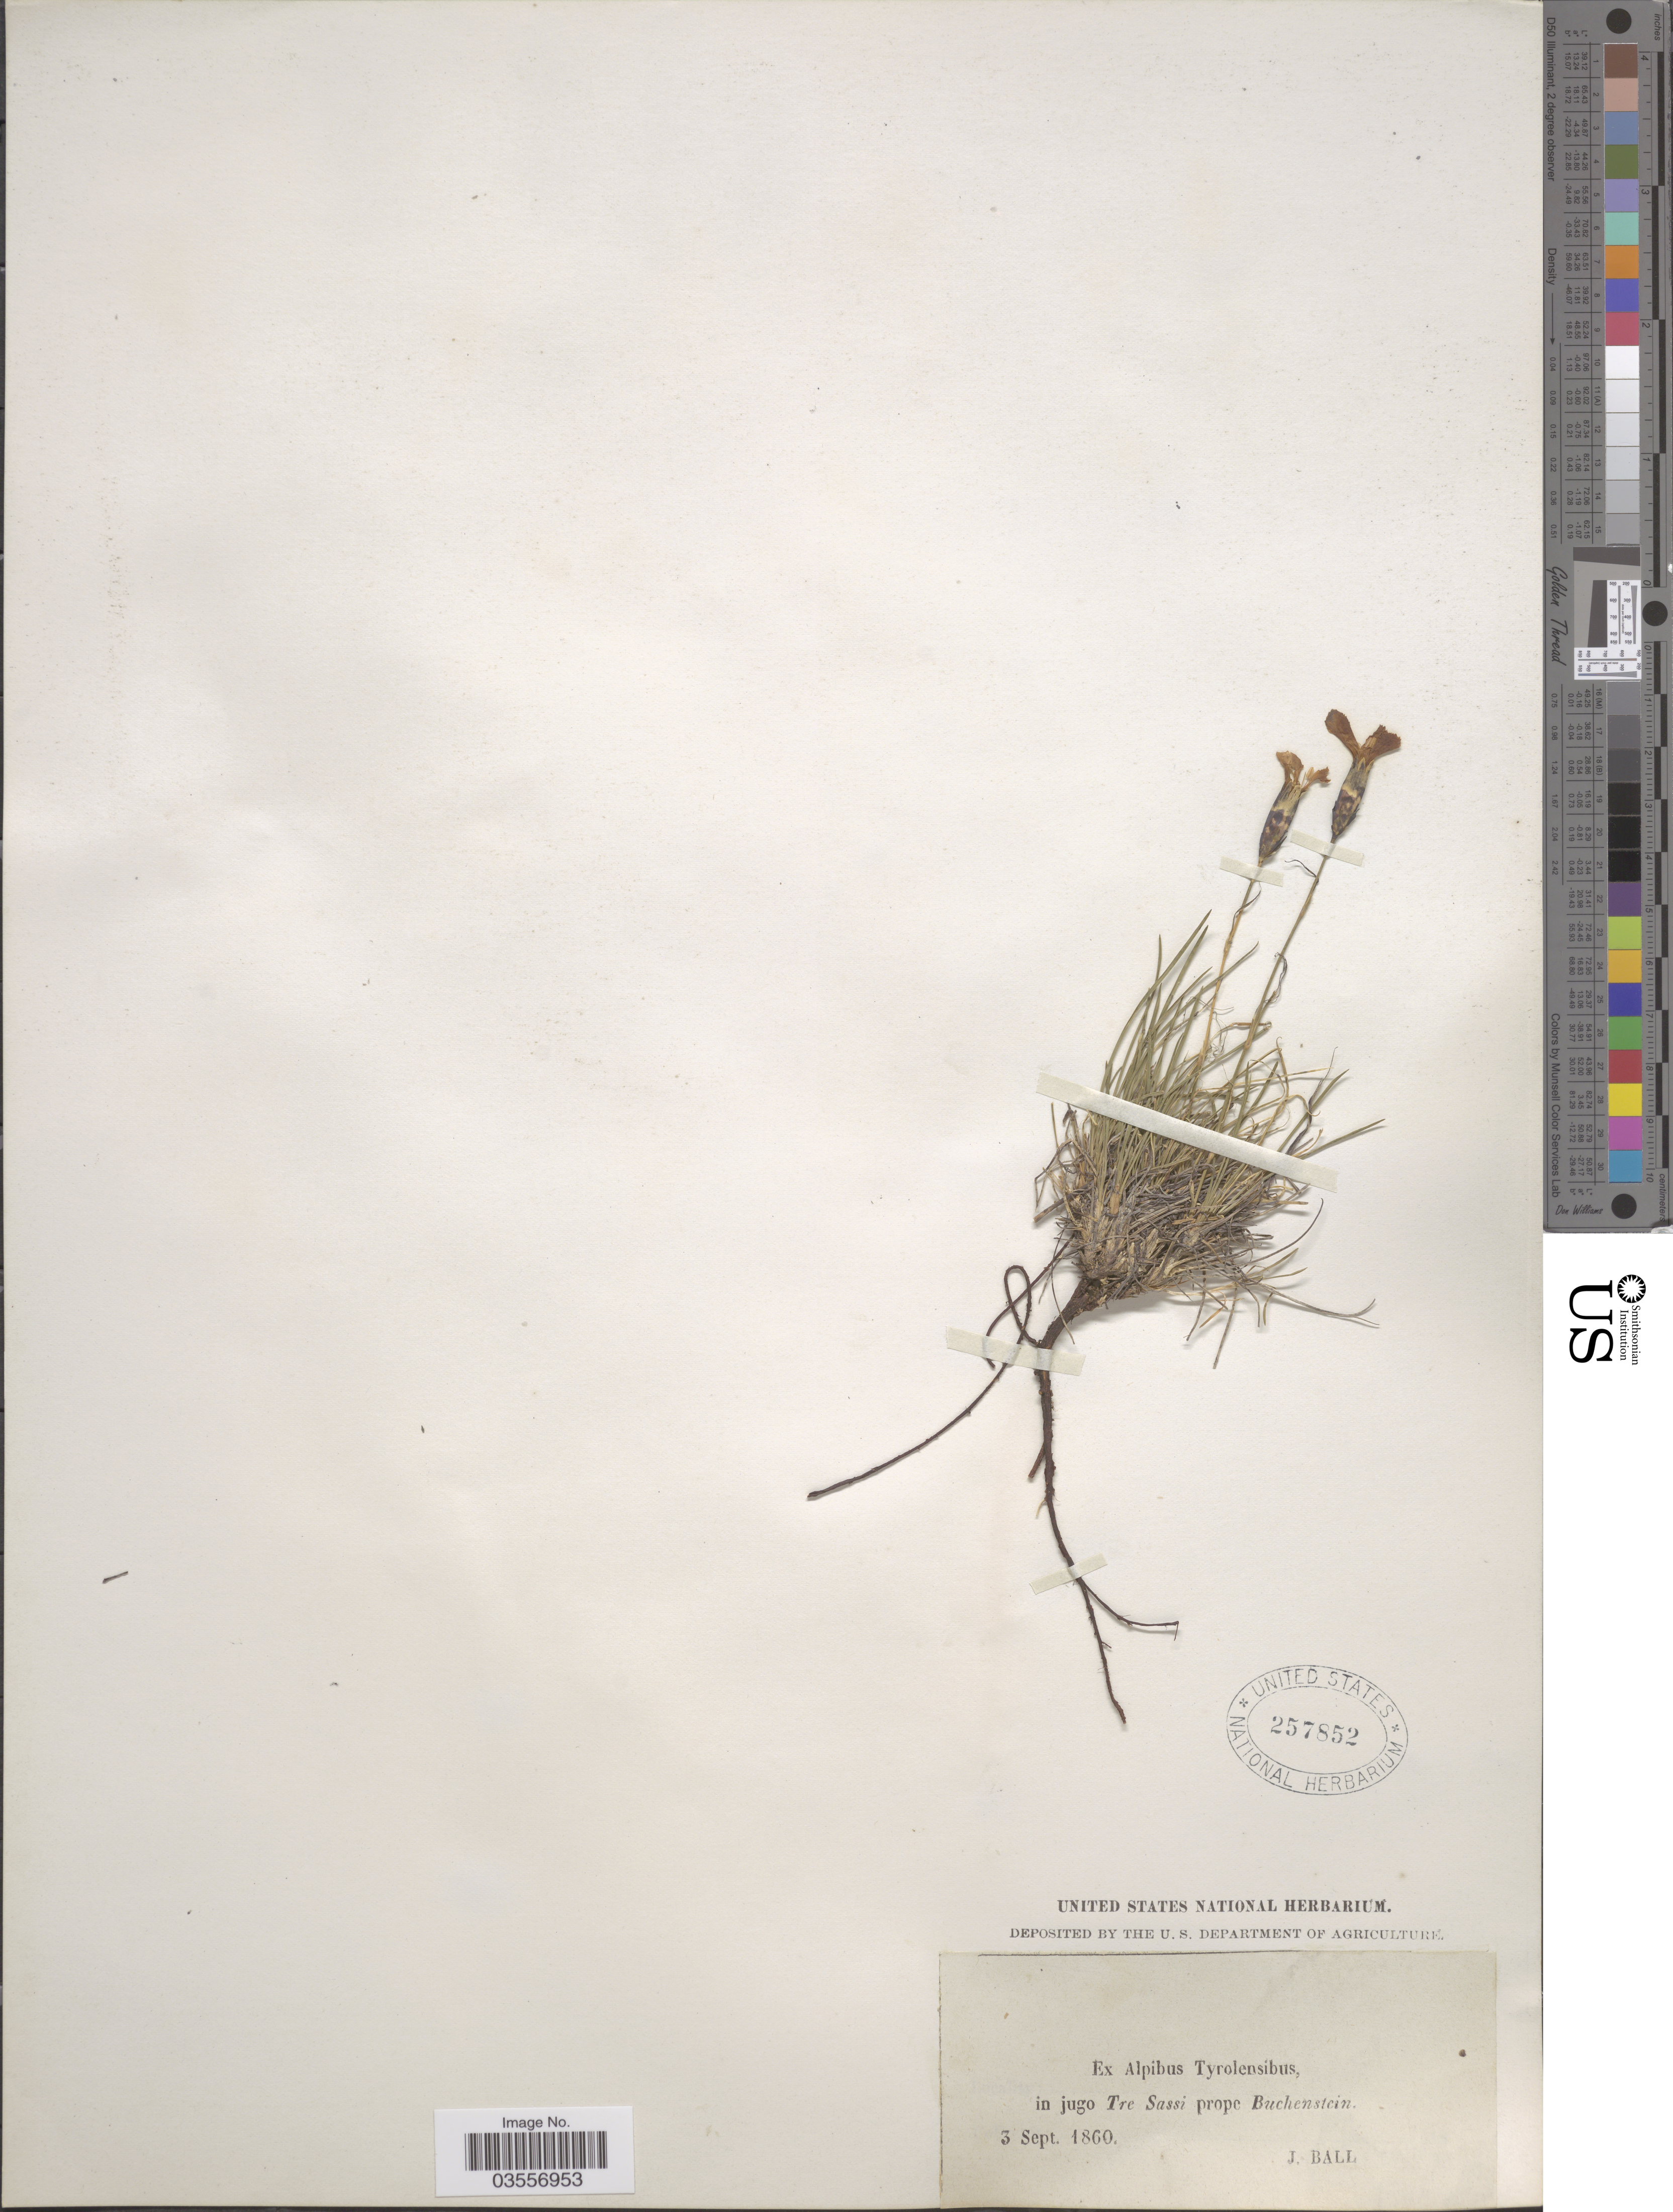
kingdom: Plantae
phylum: Tracheophyta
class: Magnoliopsida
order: Caryophyllales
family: Caryophyllaceae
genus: Dianthus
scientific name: Dianthus sp.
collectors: J. Ball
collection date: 1860-09-03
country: Italy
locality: Ex Alpibus Tyrolensibus in jugo Tre Sassi prope Buchenstein.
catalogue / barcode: US 257852